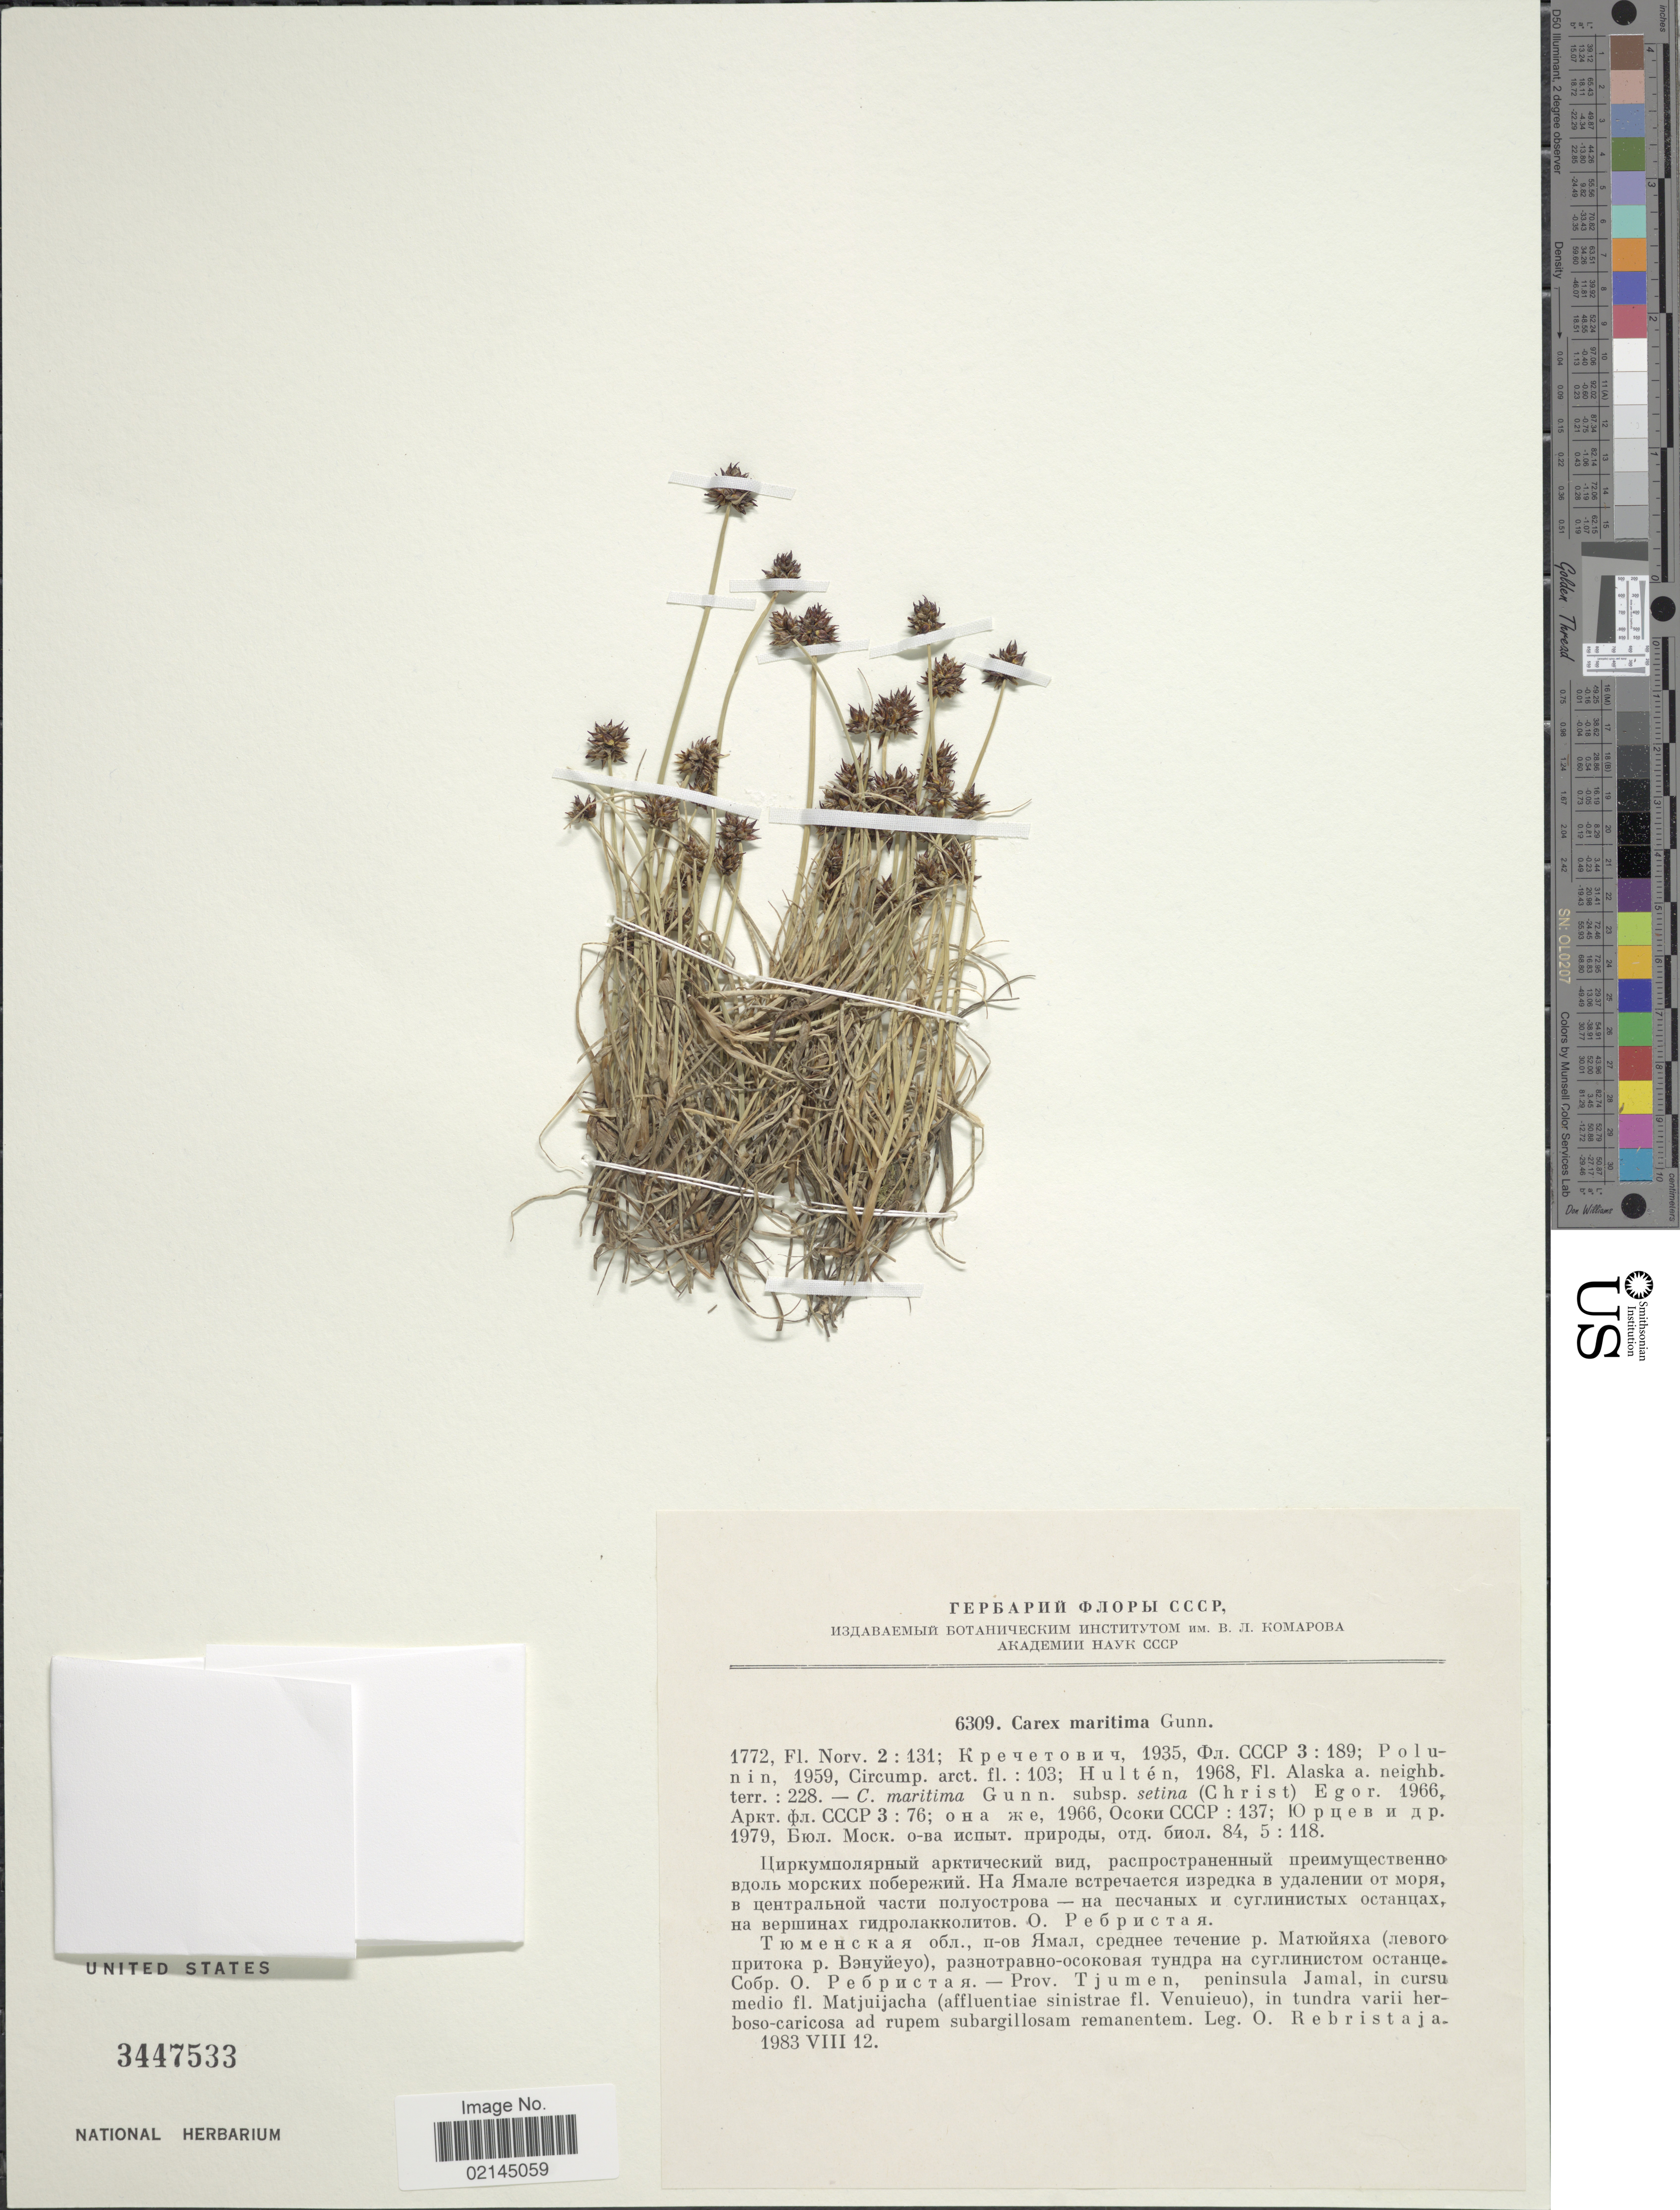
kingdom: Plantae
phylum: Tracheophyta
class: Liliopsida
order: Poales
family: Cyperaceae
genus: Carex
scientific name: Carex maritima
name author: Gunnerus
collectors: O. V. Rebristaja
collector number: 6309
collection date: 1983-08-12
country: Russian Federation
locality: Prov. Tjumen, peninsula Jamal, in cursu medio fl. Matjuijacha (affluentiae sinistrae fl. Venuieuo), in tundra carii herboso-caricosa ad rupem subargillosam remanentem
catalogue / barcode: US 3447533